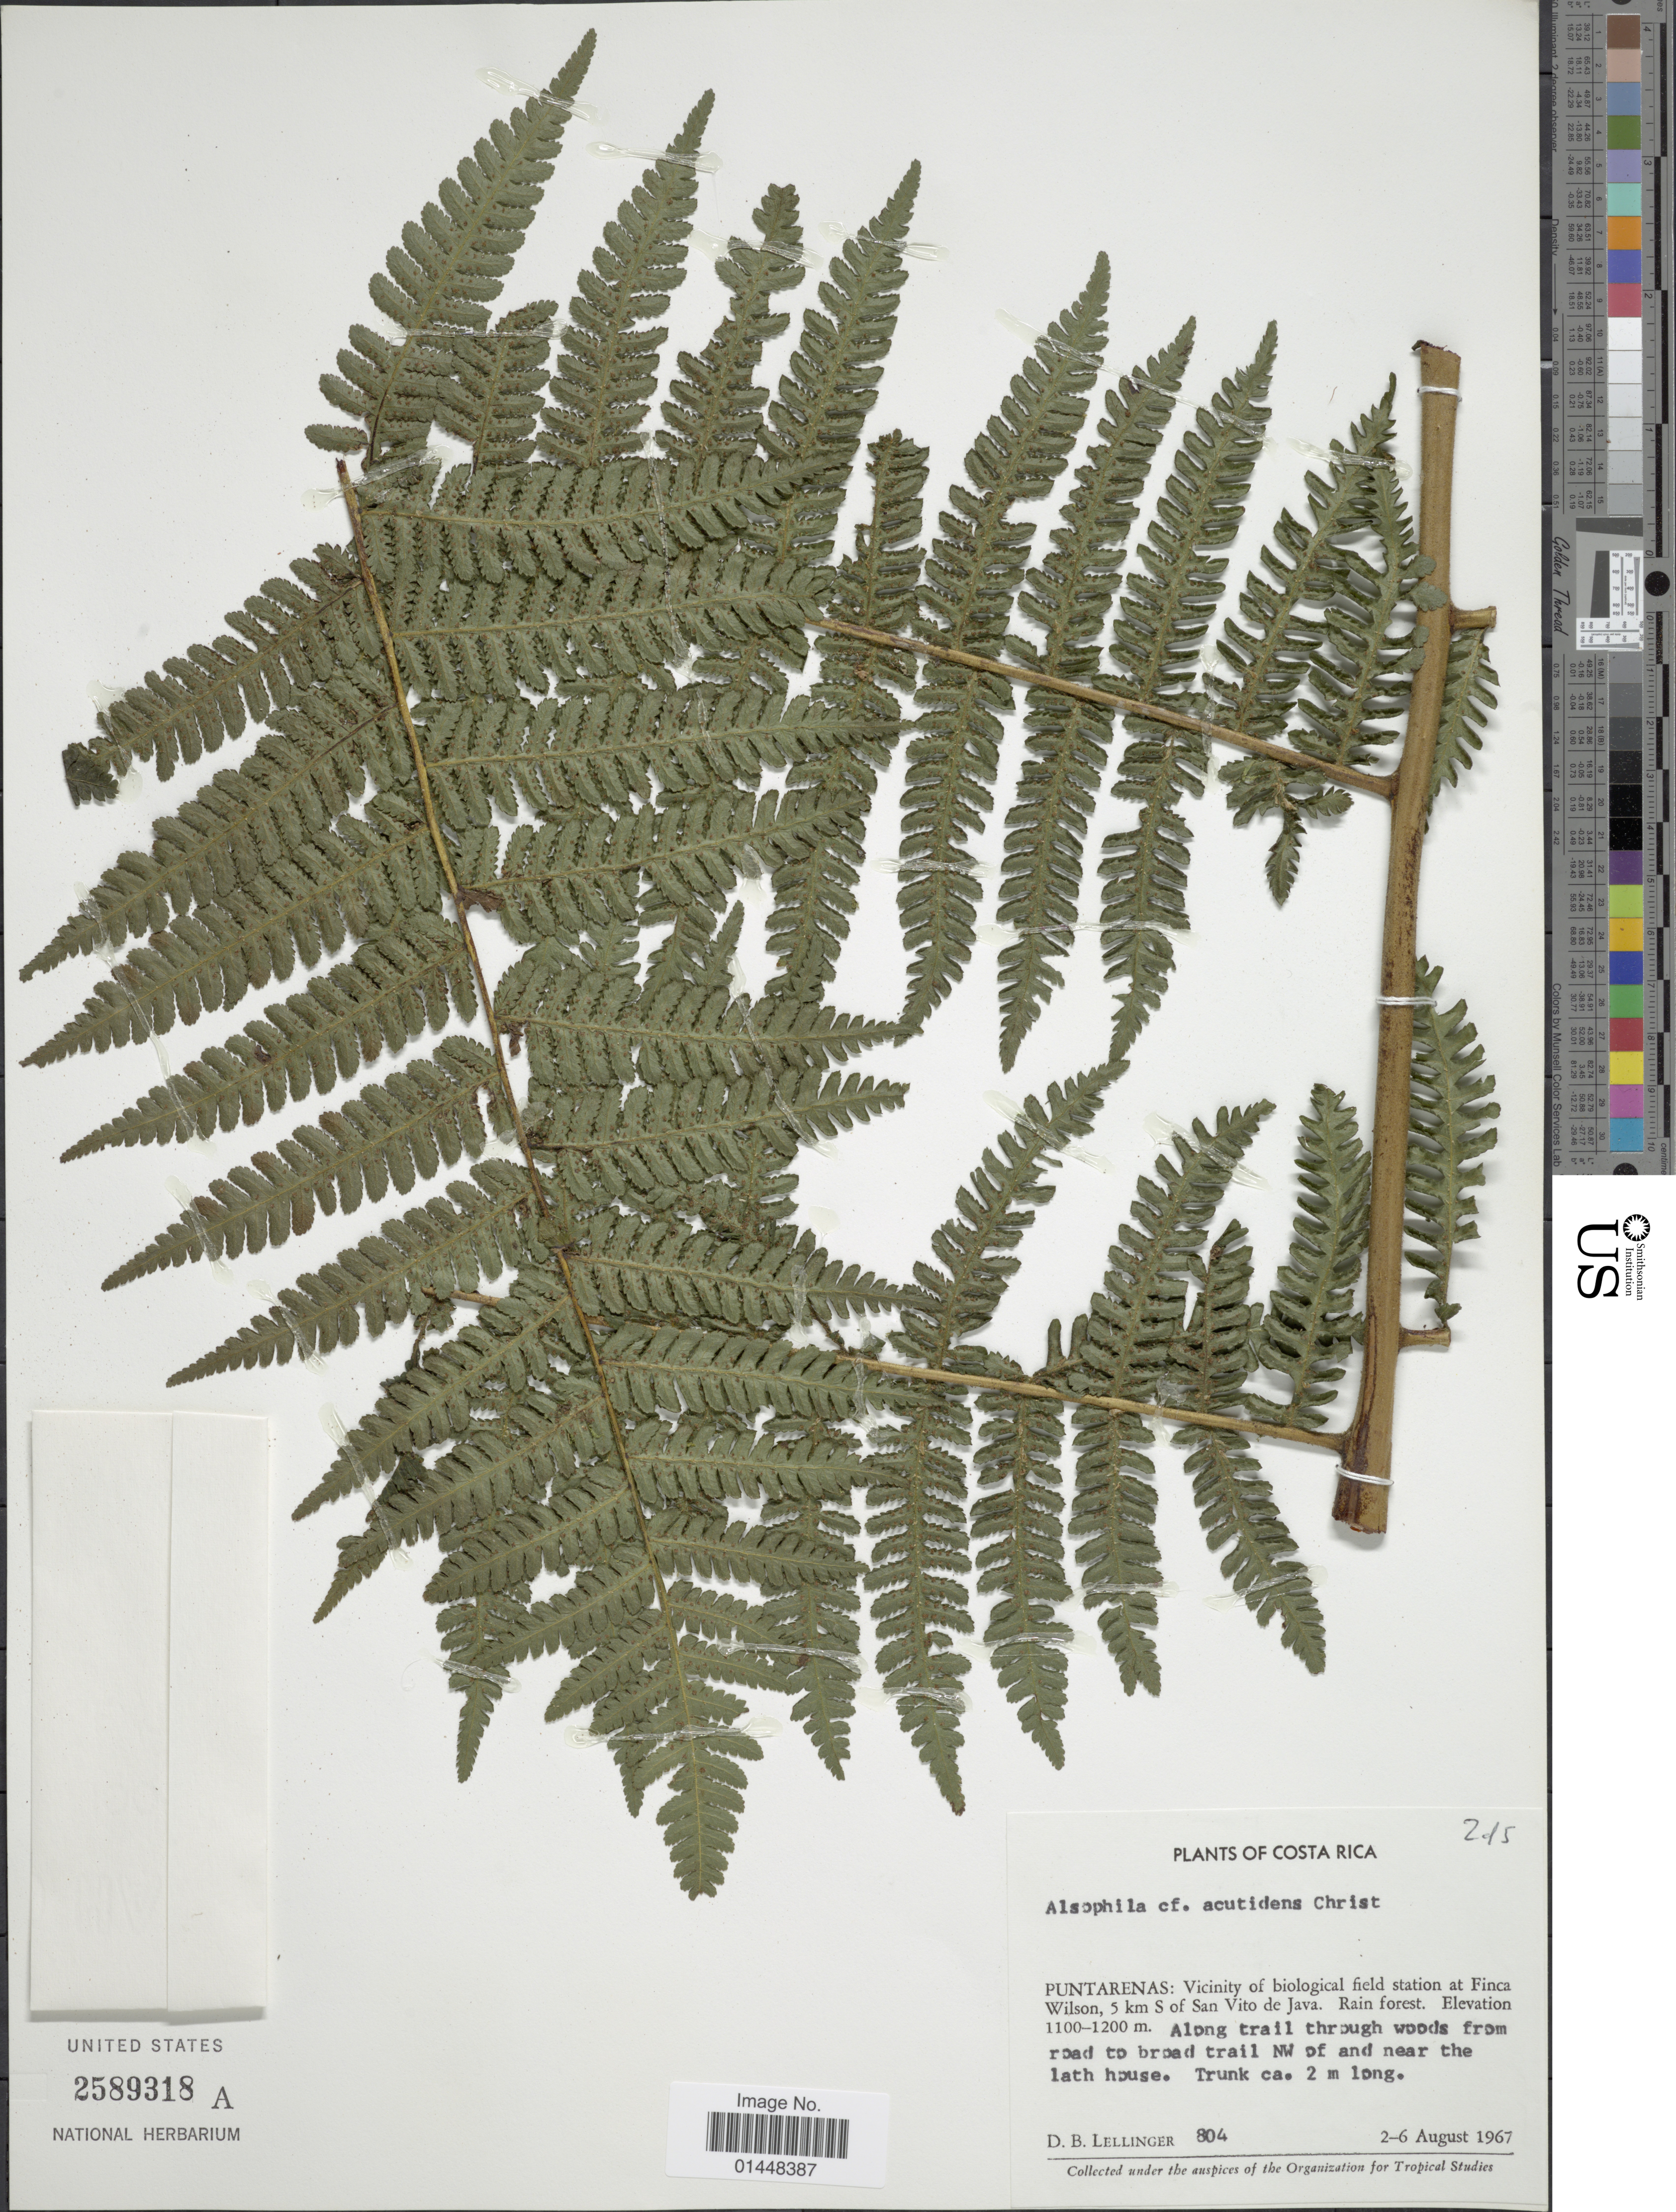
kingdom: Plantae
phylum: Tracheophyta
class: Polypodiopsida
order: Cyatheales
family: Cyatheaceae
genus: Cyathea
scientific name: Cyathea acutidens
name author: (Christ) Domin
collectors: D. B. Lellinger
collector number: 804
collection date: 1967-08-02/1967-08-06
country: Costa Rica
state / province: Puntarenas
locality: Costa Rica, Puntarenas,: Vicinity of biological field station at Finca Wilson, 5 km S of San Vito de Java; Along trail through woods from road to broad trail NW of and near the latch house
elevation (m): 1100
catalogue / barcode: US 2589318A